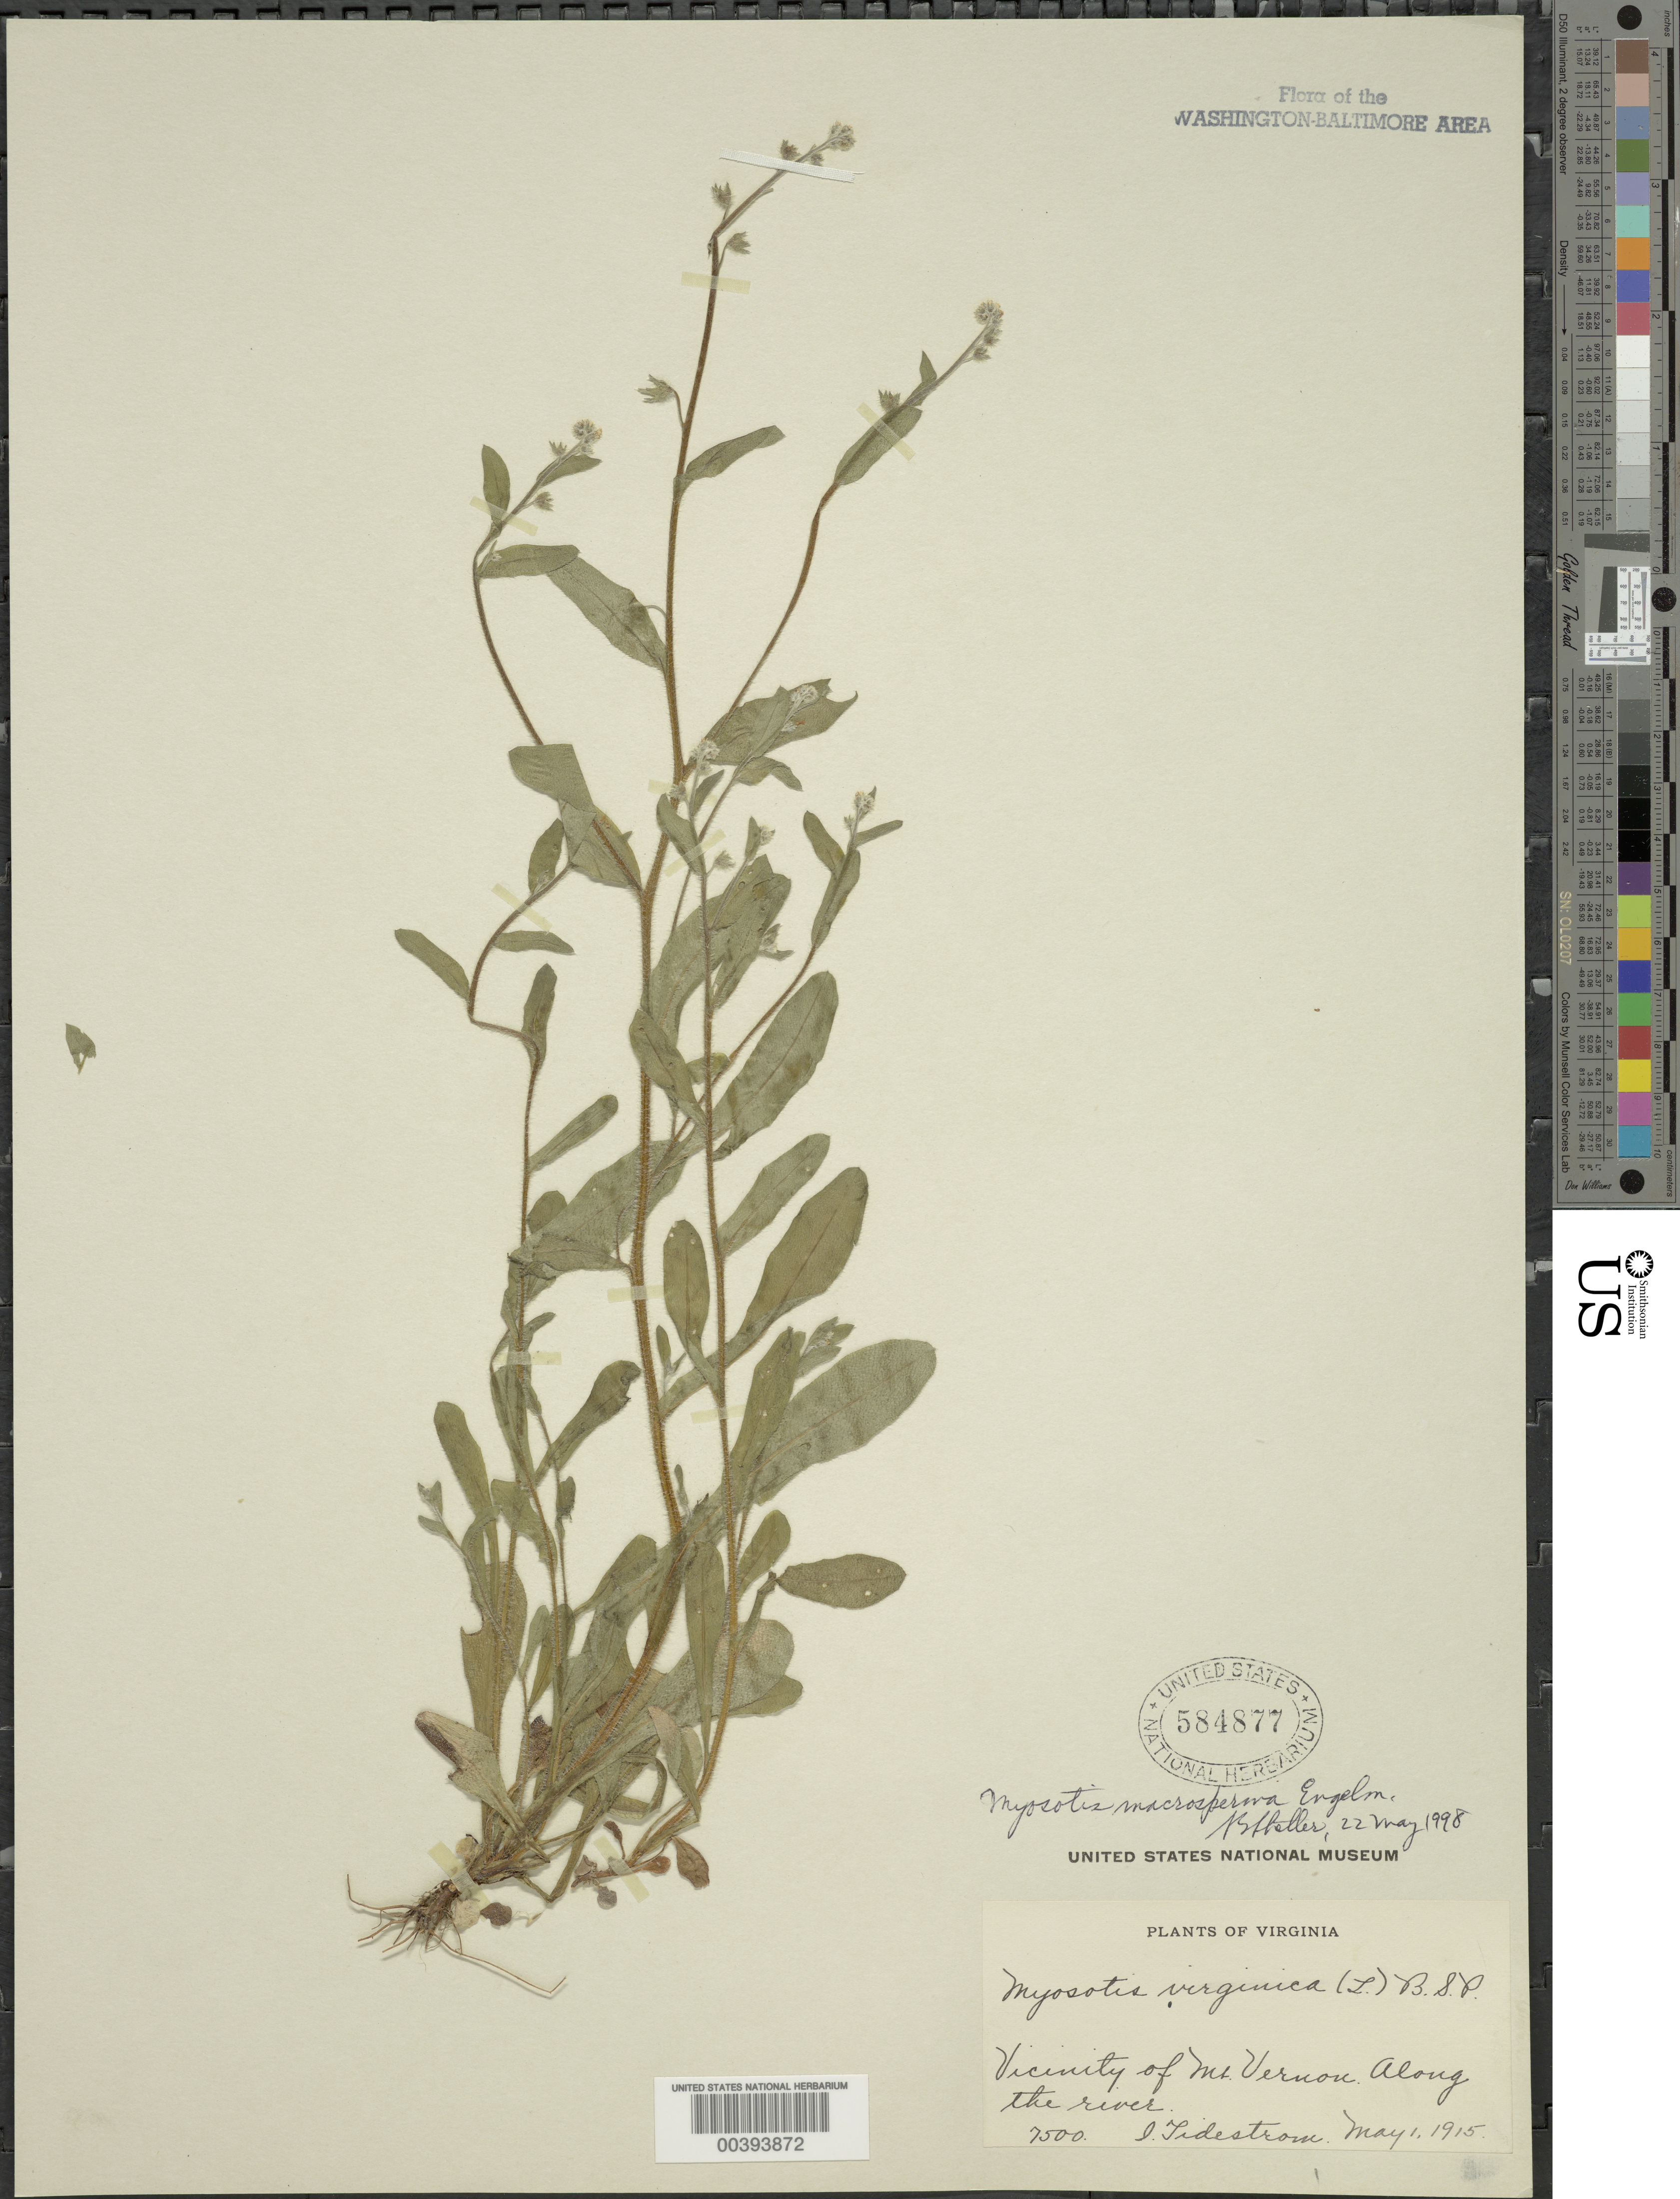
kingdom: Plantae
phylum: Tracheophyta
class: Magnoliopsida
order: Boraginales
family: Boraginaceae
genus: Myosotis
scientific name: Myosotis macrosperma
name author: Engelm.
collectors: I. F. Tidestrom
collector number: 7500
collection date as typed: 01 May 1915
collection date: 1915-05-01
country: United States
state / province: Virginia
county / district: Fairfax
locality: Mount Vernon vicinity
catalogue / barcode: US 584877